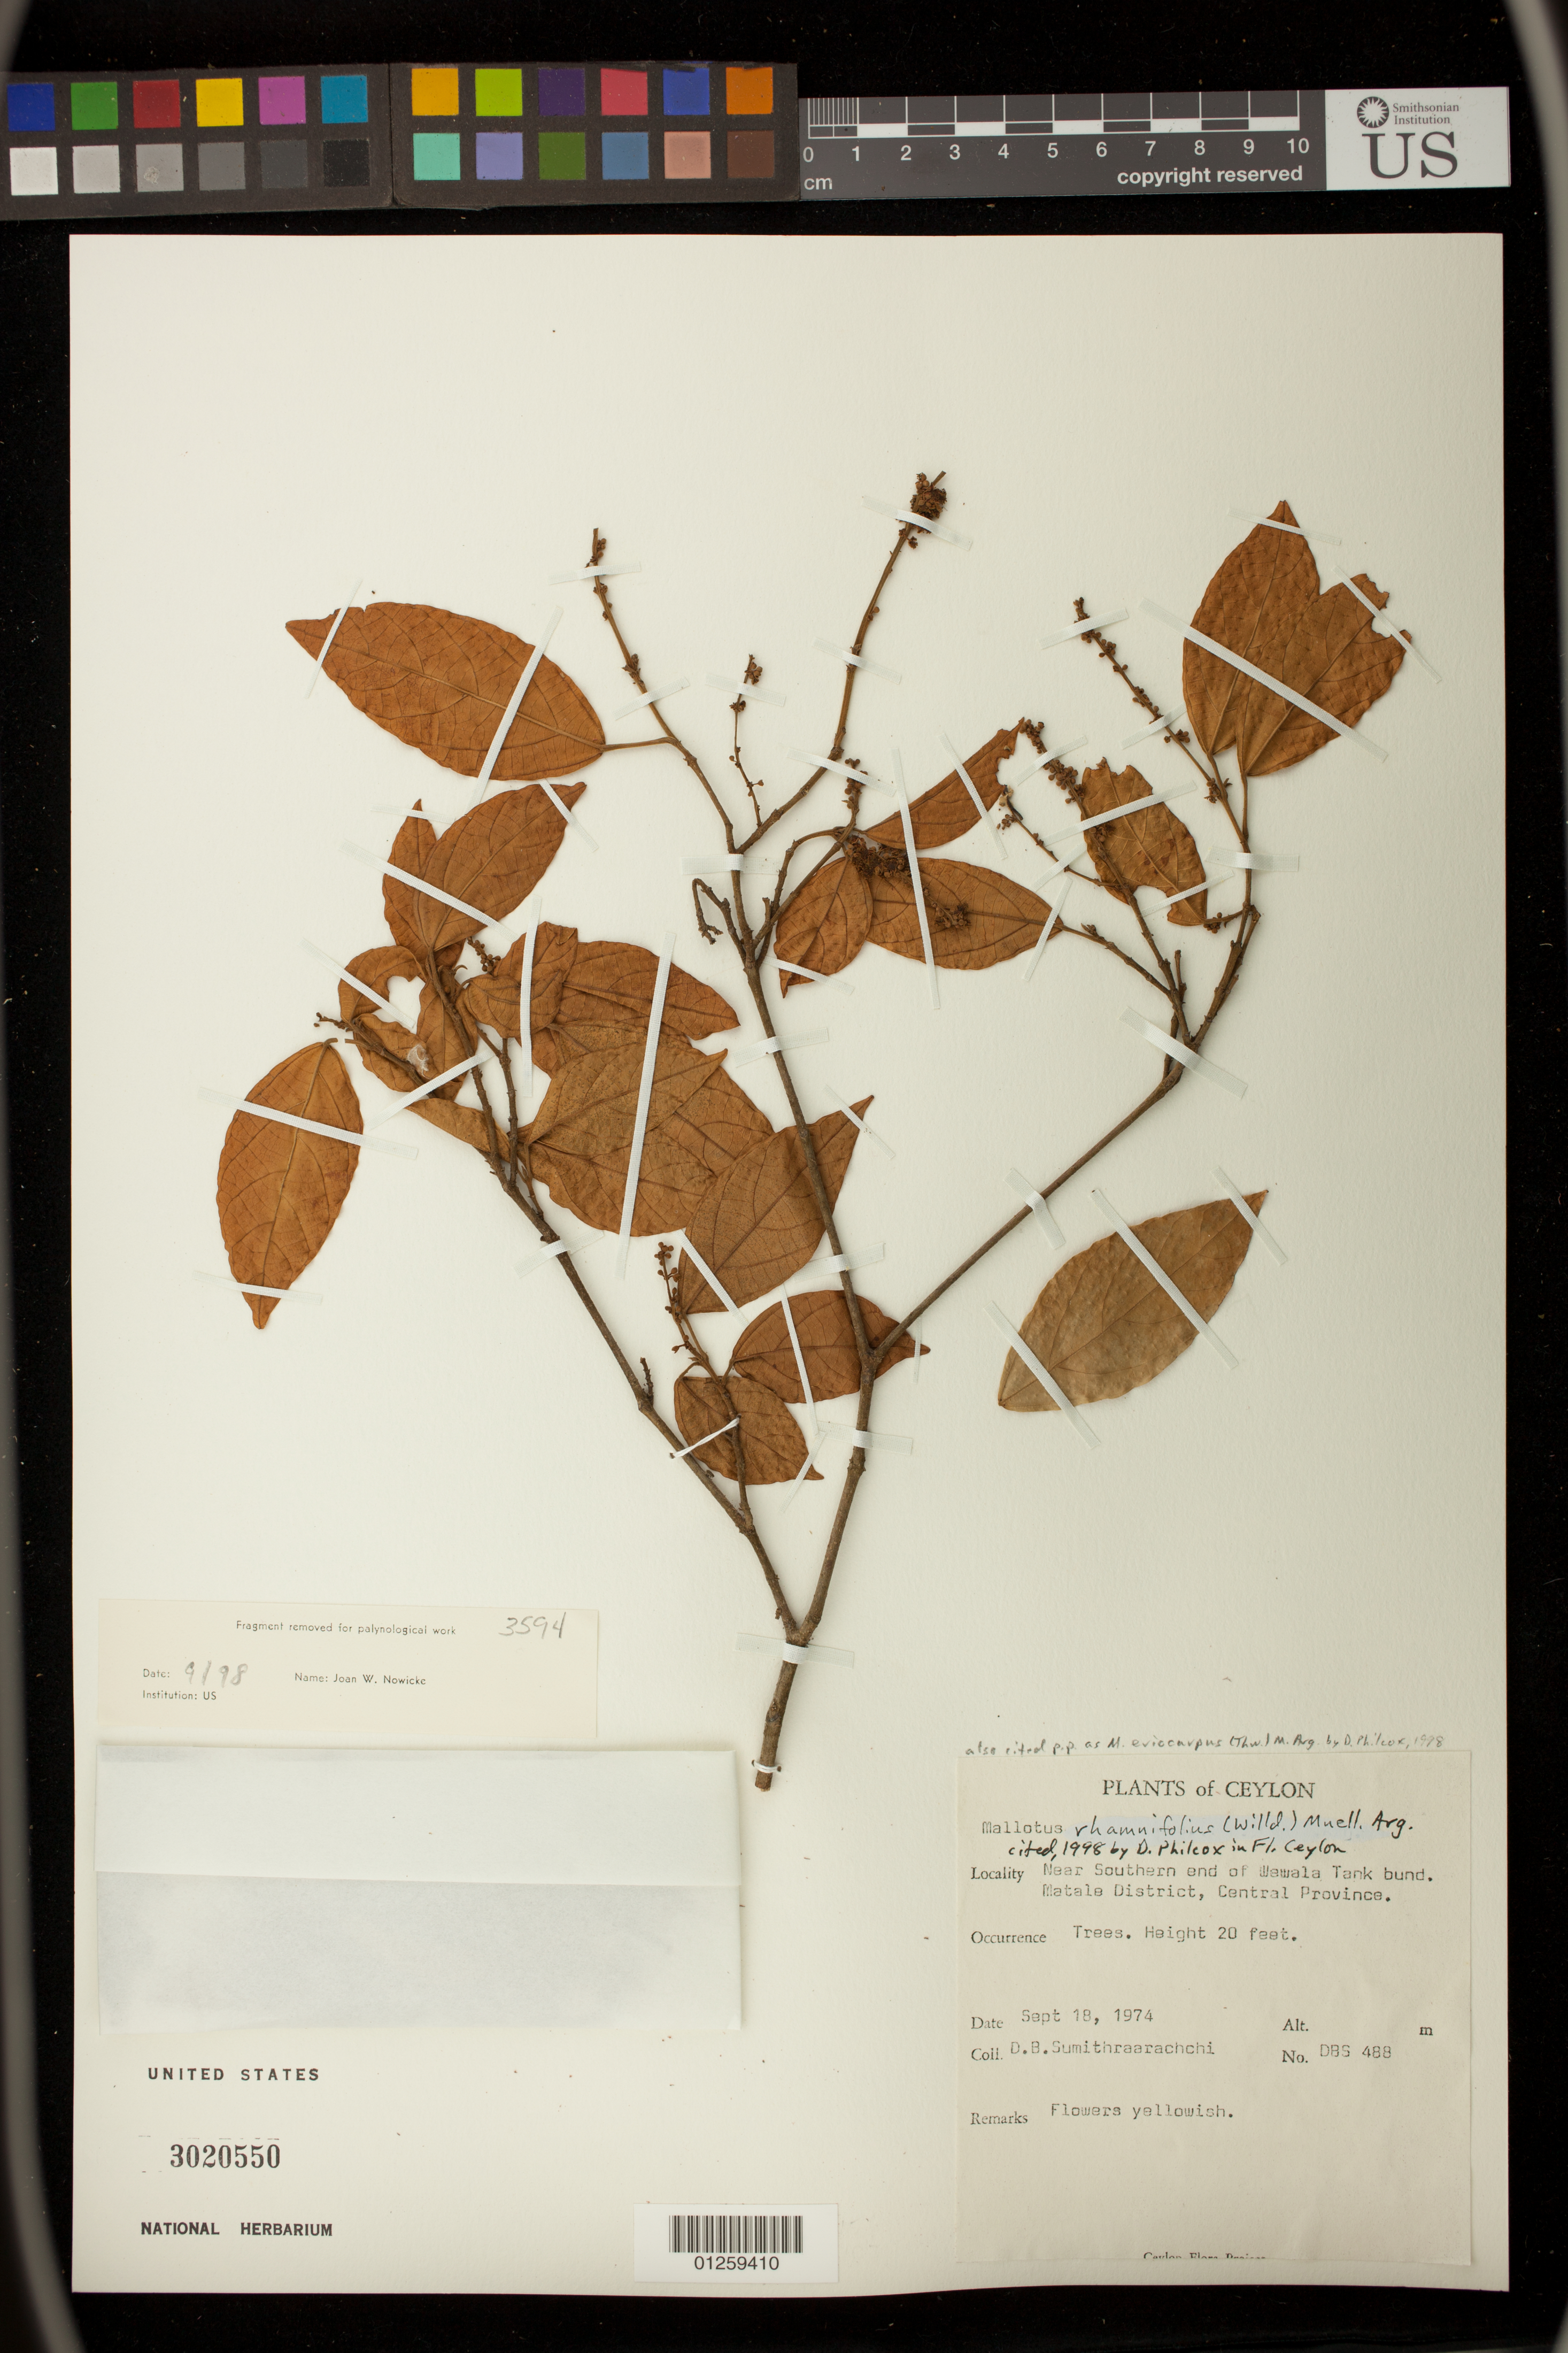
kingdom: Plantae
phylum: Tracheophyta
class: Magnoliopsida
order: Malpighiales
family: Euphorbiaceae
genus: Mallotus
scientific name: Mallotus rhamnifolius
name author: (Willd.) Müll. Arg.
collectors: D. B. Sumithraarachchi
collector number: DBS 488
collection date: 1974-09-18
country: Sri Lanka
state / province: Central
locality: Near Southern end of Wawala Tank bund. Matale District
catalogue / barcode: US 3020550